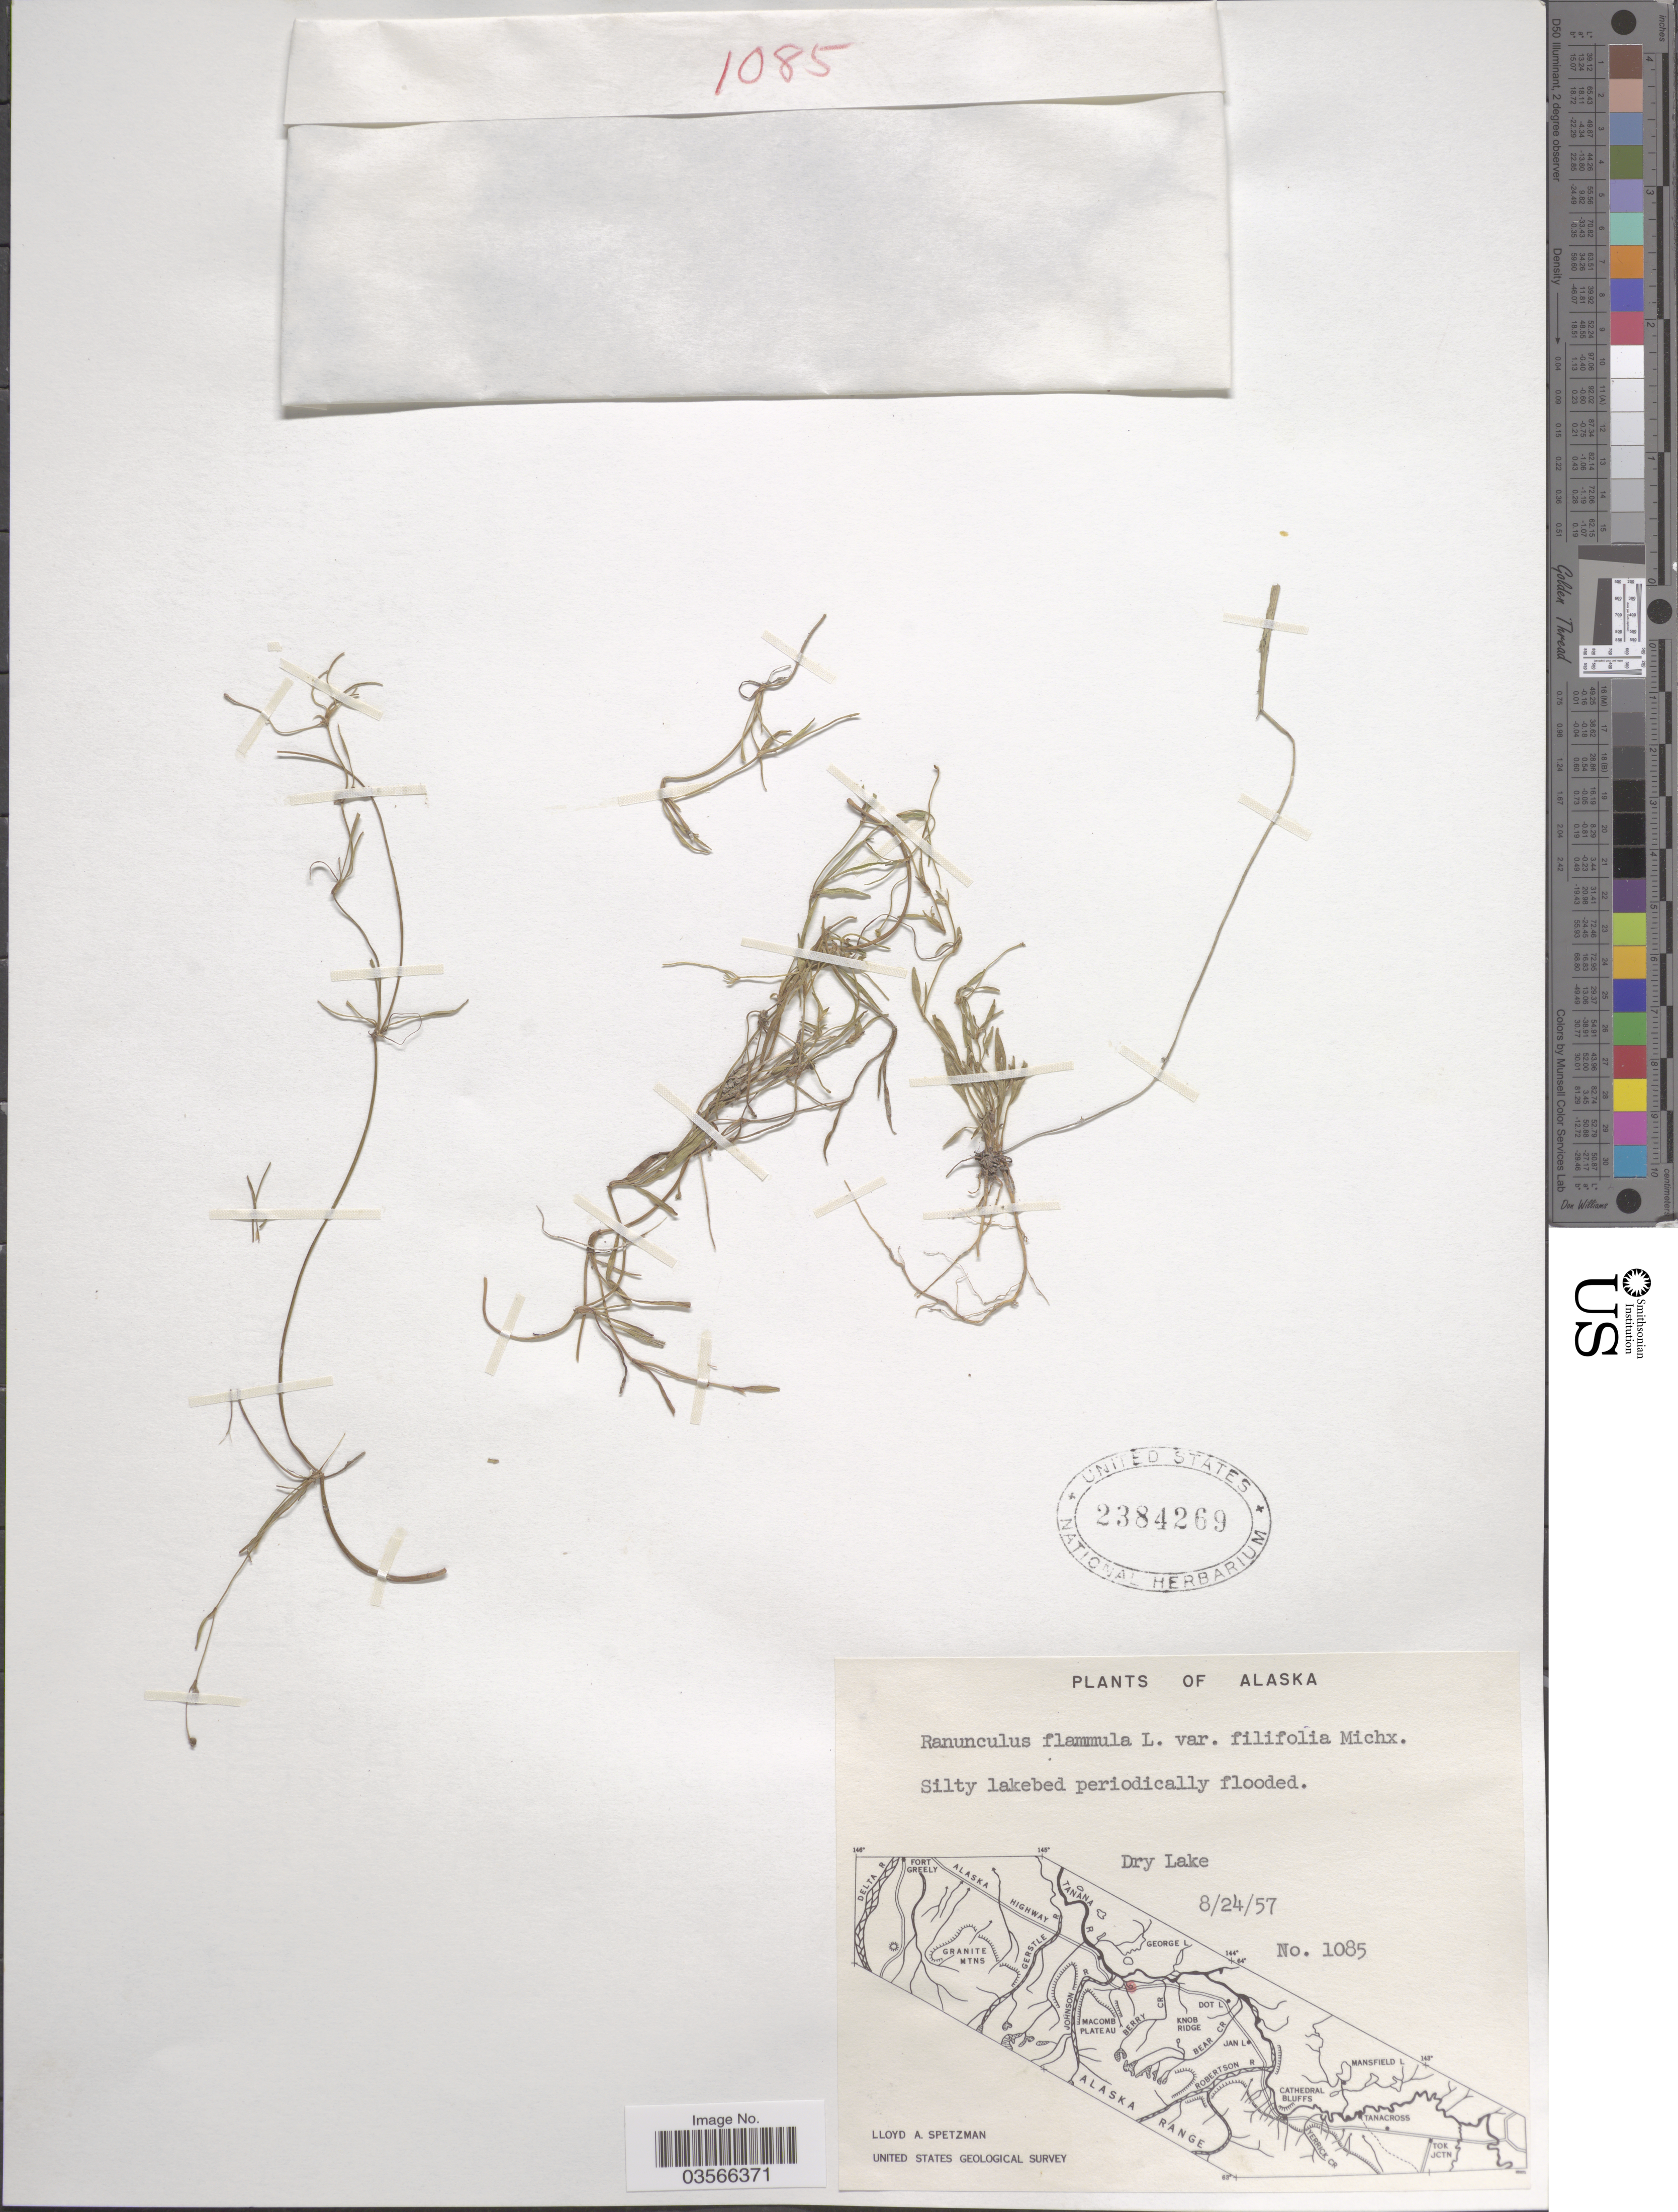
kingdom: Plantae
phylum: Tracheophyta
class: Magnoliopsida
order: Ranunculales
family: Ranunculaceae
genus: Ranunculus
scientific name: Ranunculus flammula var. filiformis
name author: (Michx.) Hook.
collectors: L. Spetzman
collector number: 1085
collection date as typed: Transcribed d/m/y: 24/8/57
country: United States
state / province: Alaska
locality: Dry Lake.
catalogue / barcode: US 2384269